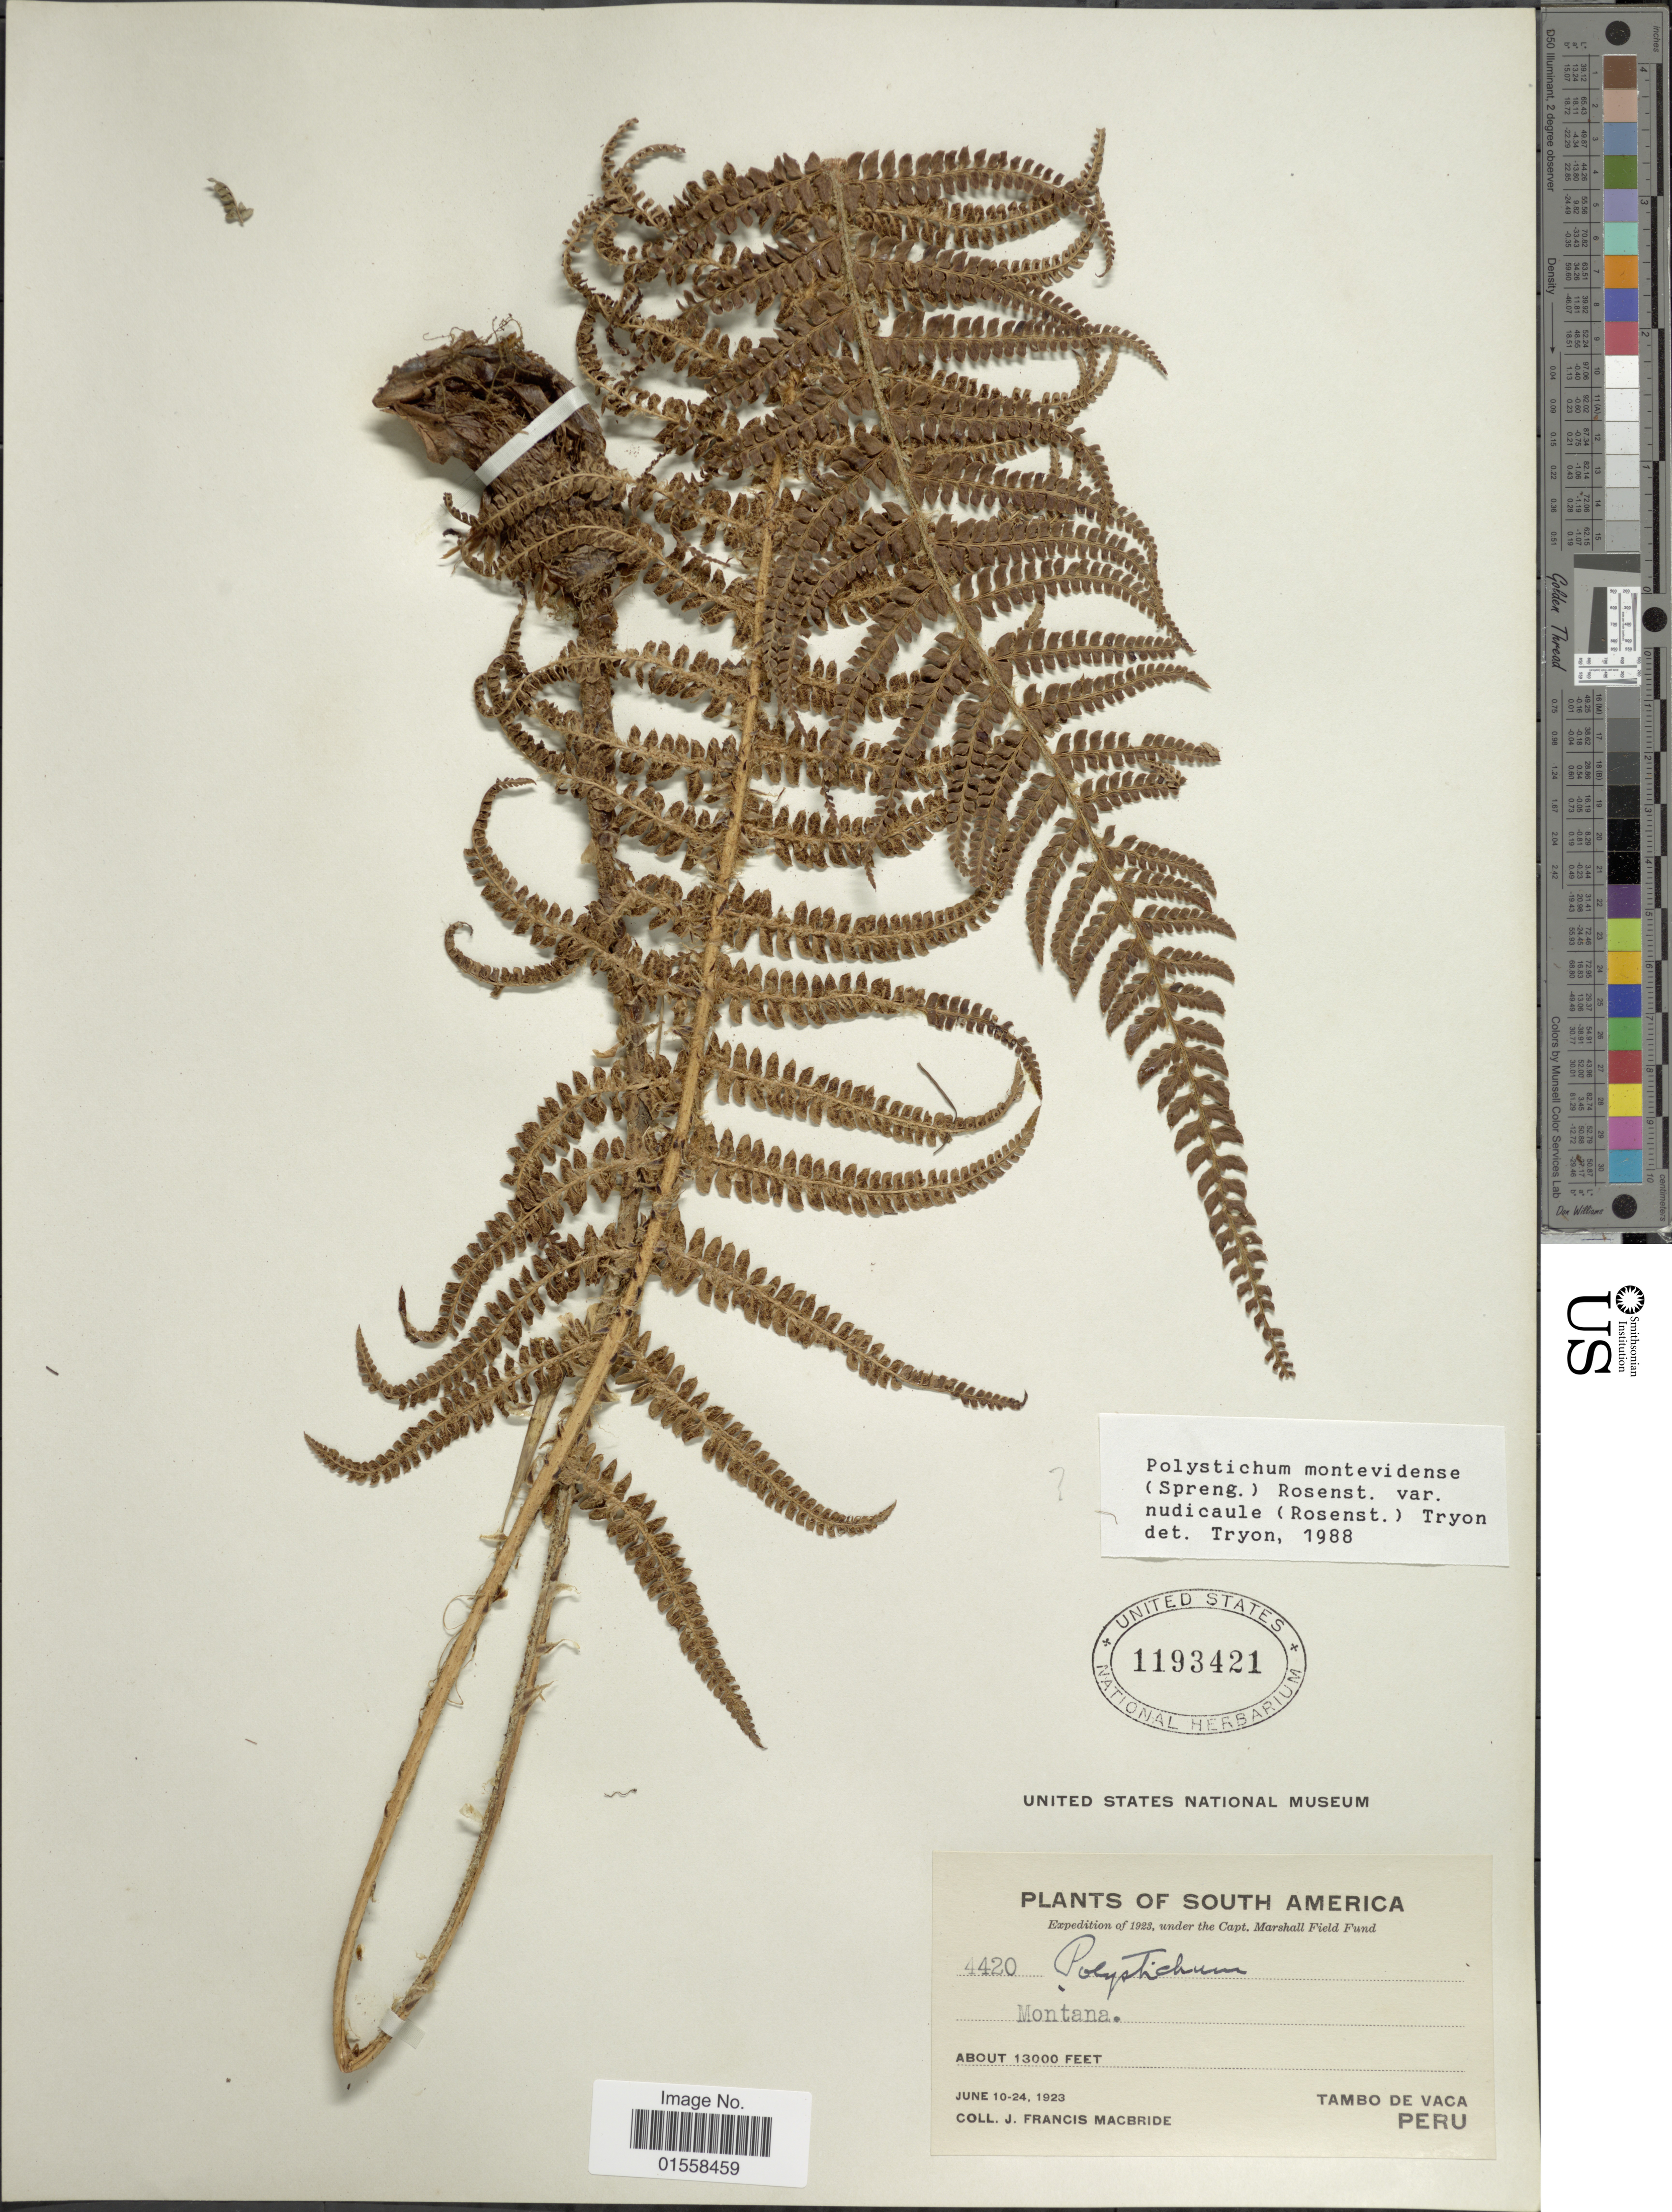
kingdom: Plantae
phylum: Tracheophyta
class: Polypodiopsida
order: Polypodiales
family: Dryopteridaceae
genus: Polystichum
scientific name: Polystichum nudicaule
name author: Rosenst.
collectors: J. F. Macbride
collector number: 4420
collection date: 1923-06-10/1923-06-24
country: Peru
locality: South America, Montana. Tambo de Vaca, Peru.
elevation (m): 3962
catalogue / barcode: US 1193421